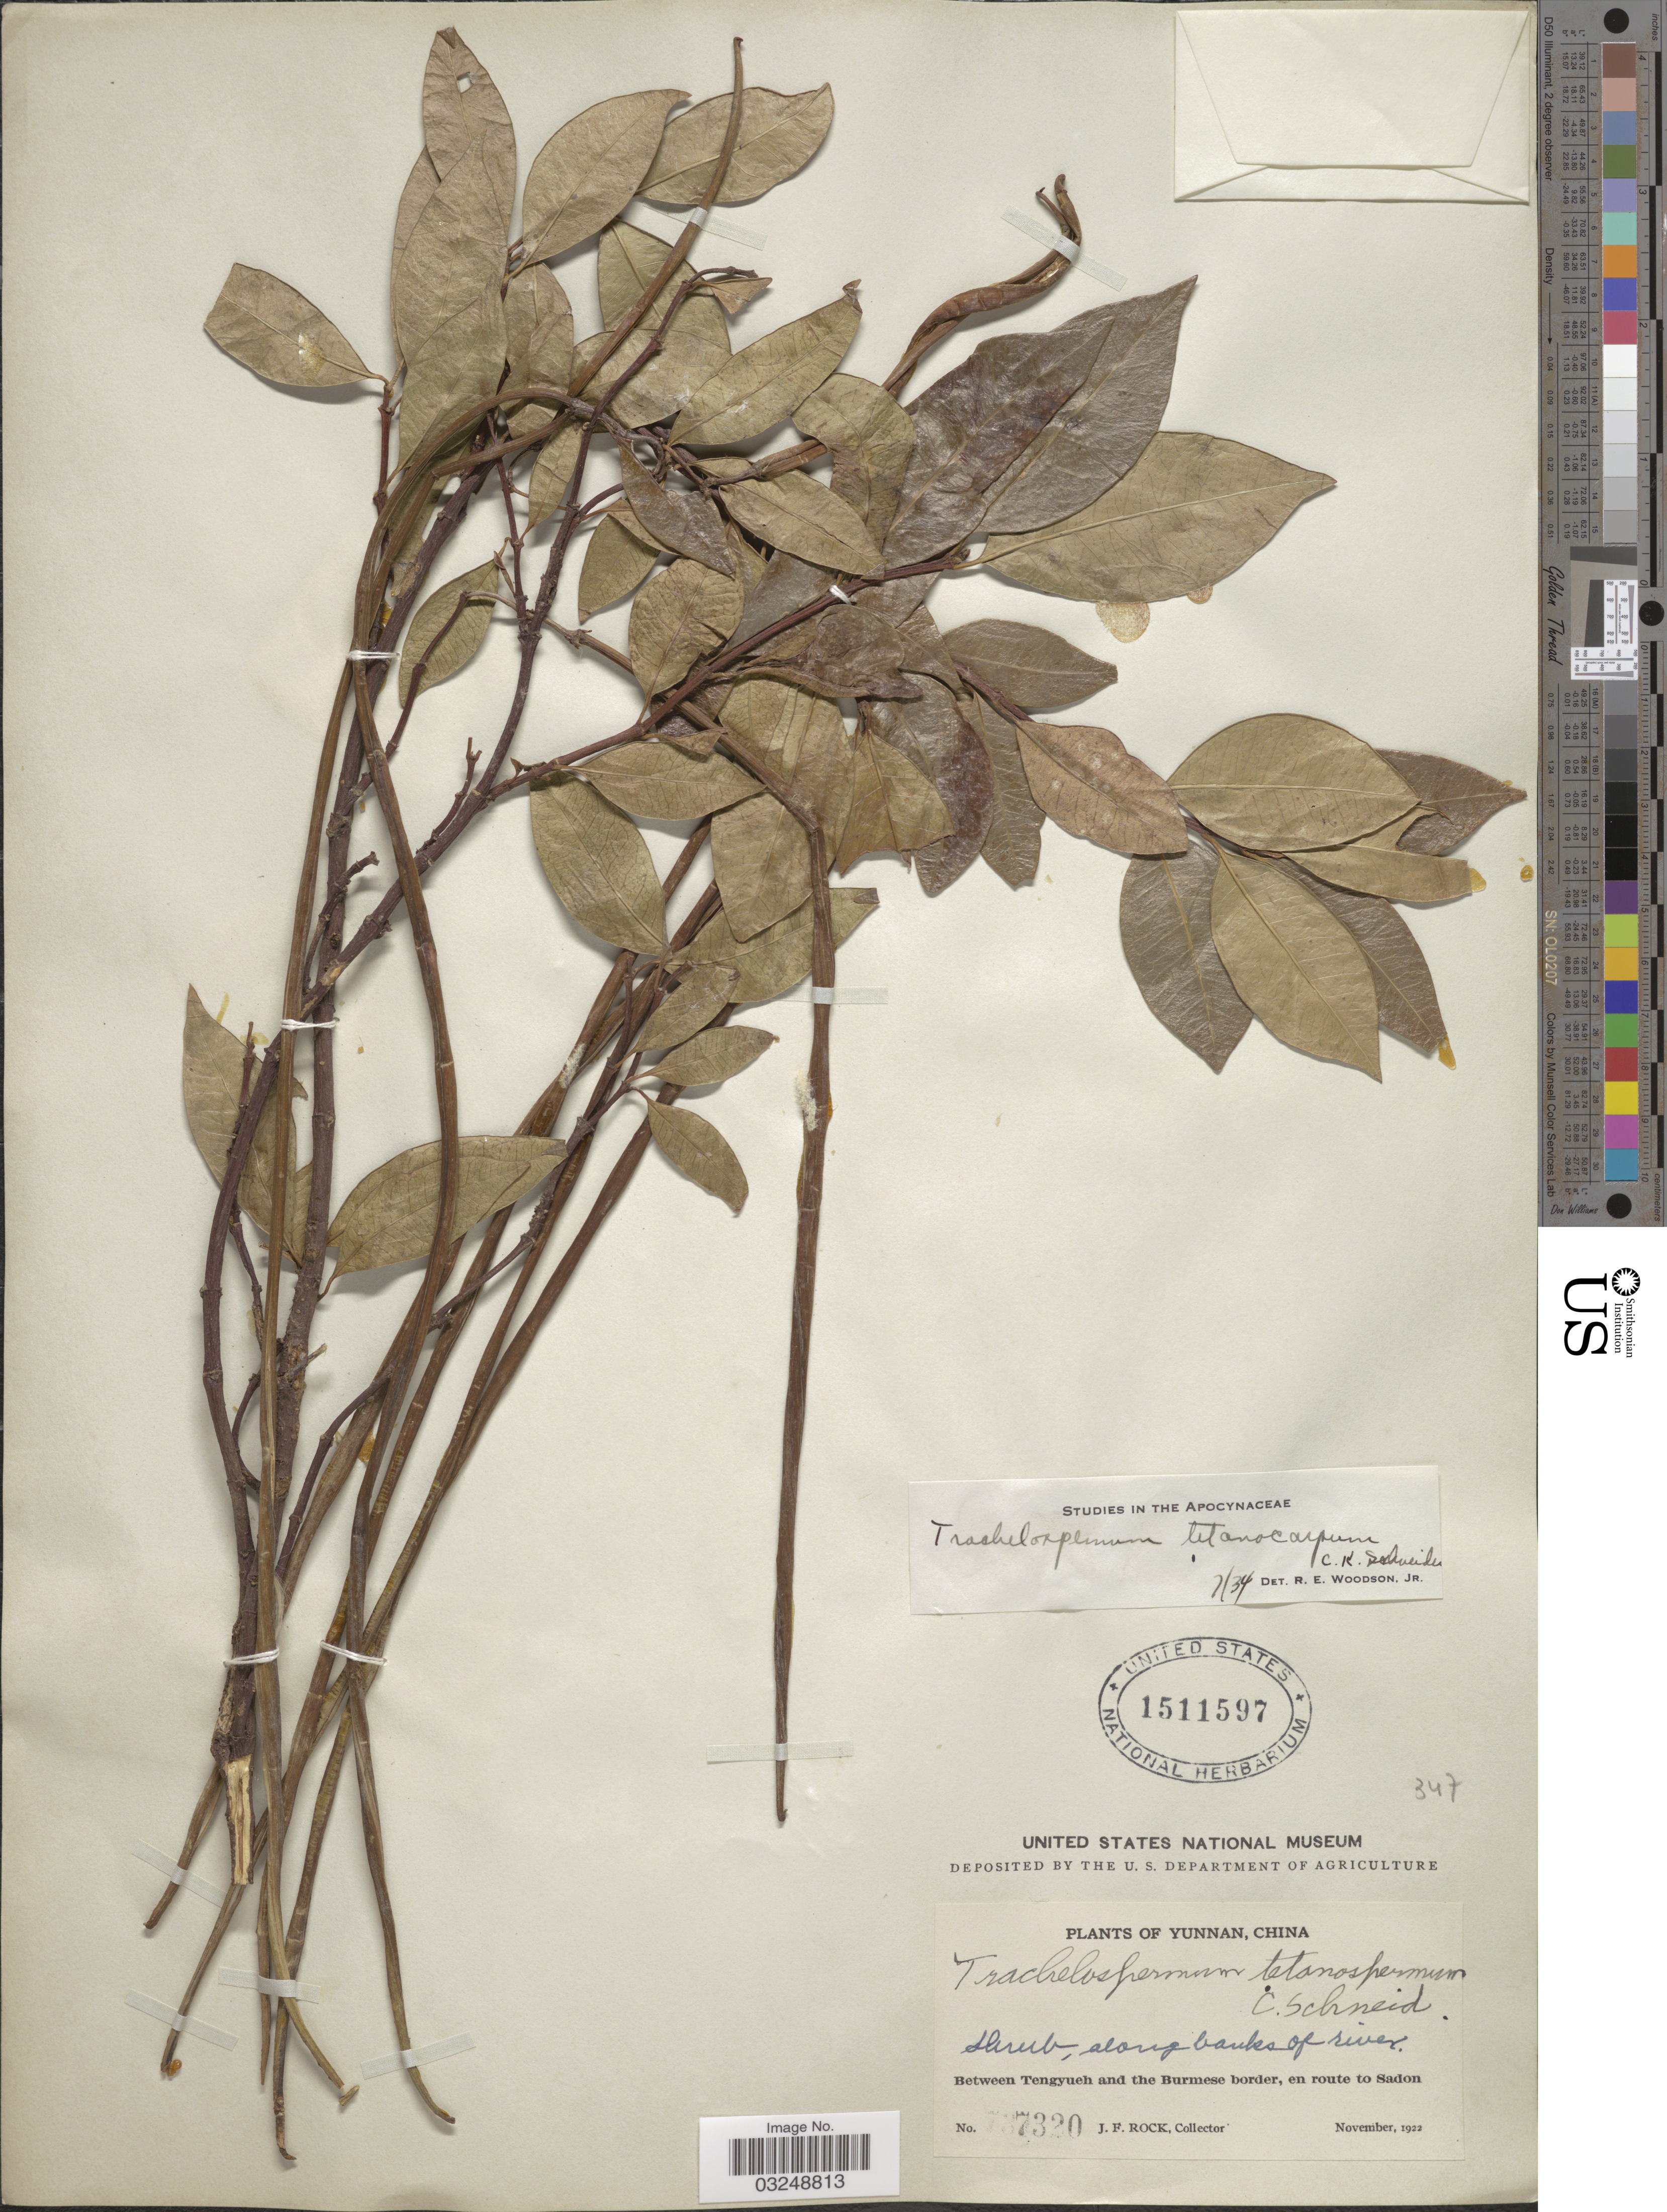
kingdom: Plantae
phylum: Tracheophyta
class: Magnoliopsida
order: Gentianales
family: Apocynaceae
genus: Trachelospermum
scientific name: Trachelospermum tetanocarpum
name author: C.K. Schneid.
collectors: J. Rock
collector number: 7320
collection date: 1922-11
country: China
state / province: Yunnan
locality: Between Tengyueg and the Burmese border, en route to Sadon.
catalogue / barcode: US 1511597